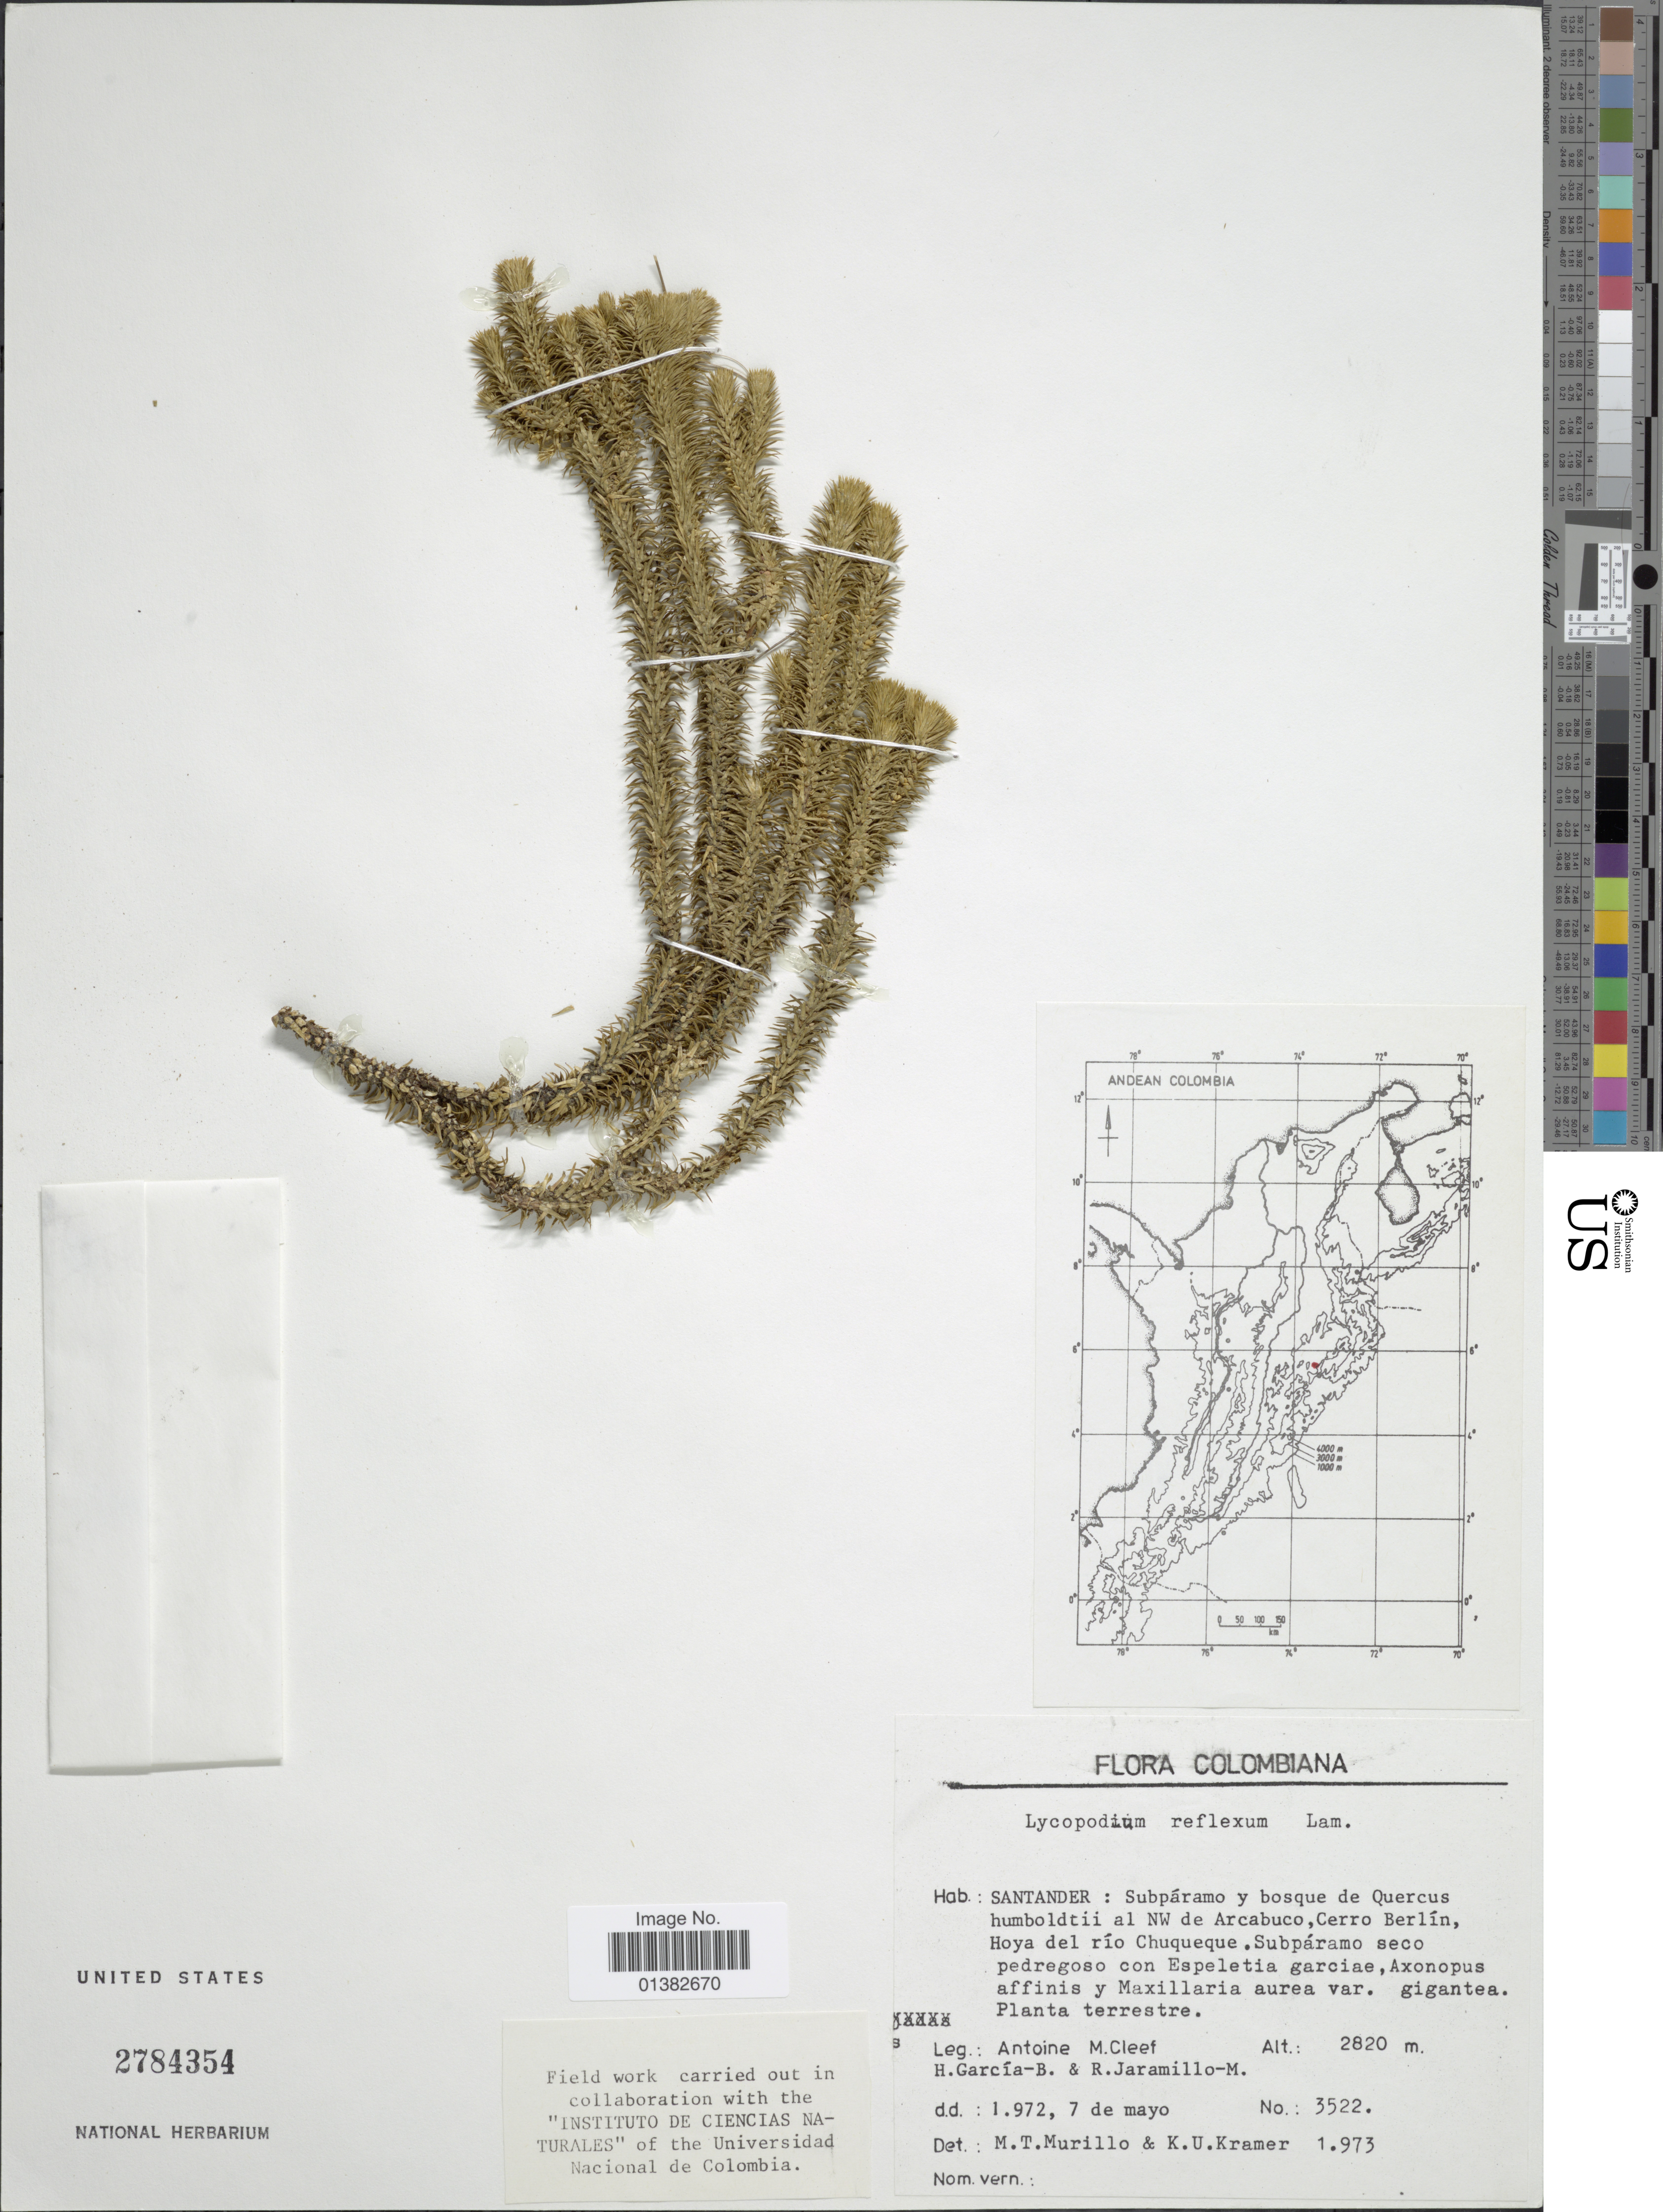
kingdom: Plantae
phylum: Tracheophyta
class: Lycopodiopsida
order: Lycopodiales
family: Lycopodiaceae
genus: Phlegmariurus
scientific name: Phlegmariurus reflexus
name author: (Lam.) B. Øllg.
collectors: A. M. Cleef, H. García Barriga & R. Jaramillo M.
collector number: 3522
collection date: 1972-05-07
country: Colombia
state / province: Santander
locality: Subpáramo y bosque de Quercus humboldtii al NW de Arcabuco, Cerro Berlín, Hoya del río Chuqueque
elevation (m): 2820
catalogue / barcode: US 2784354